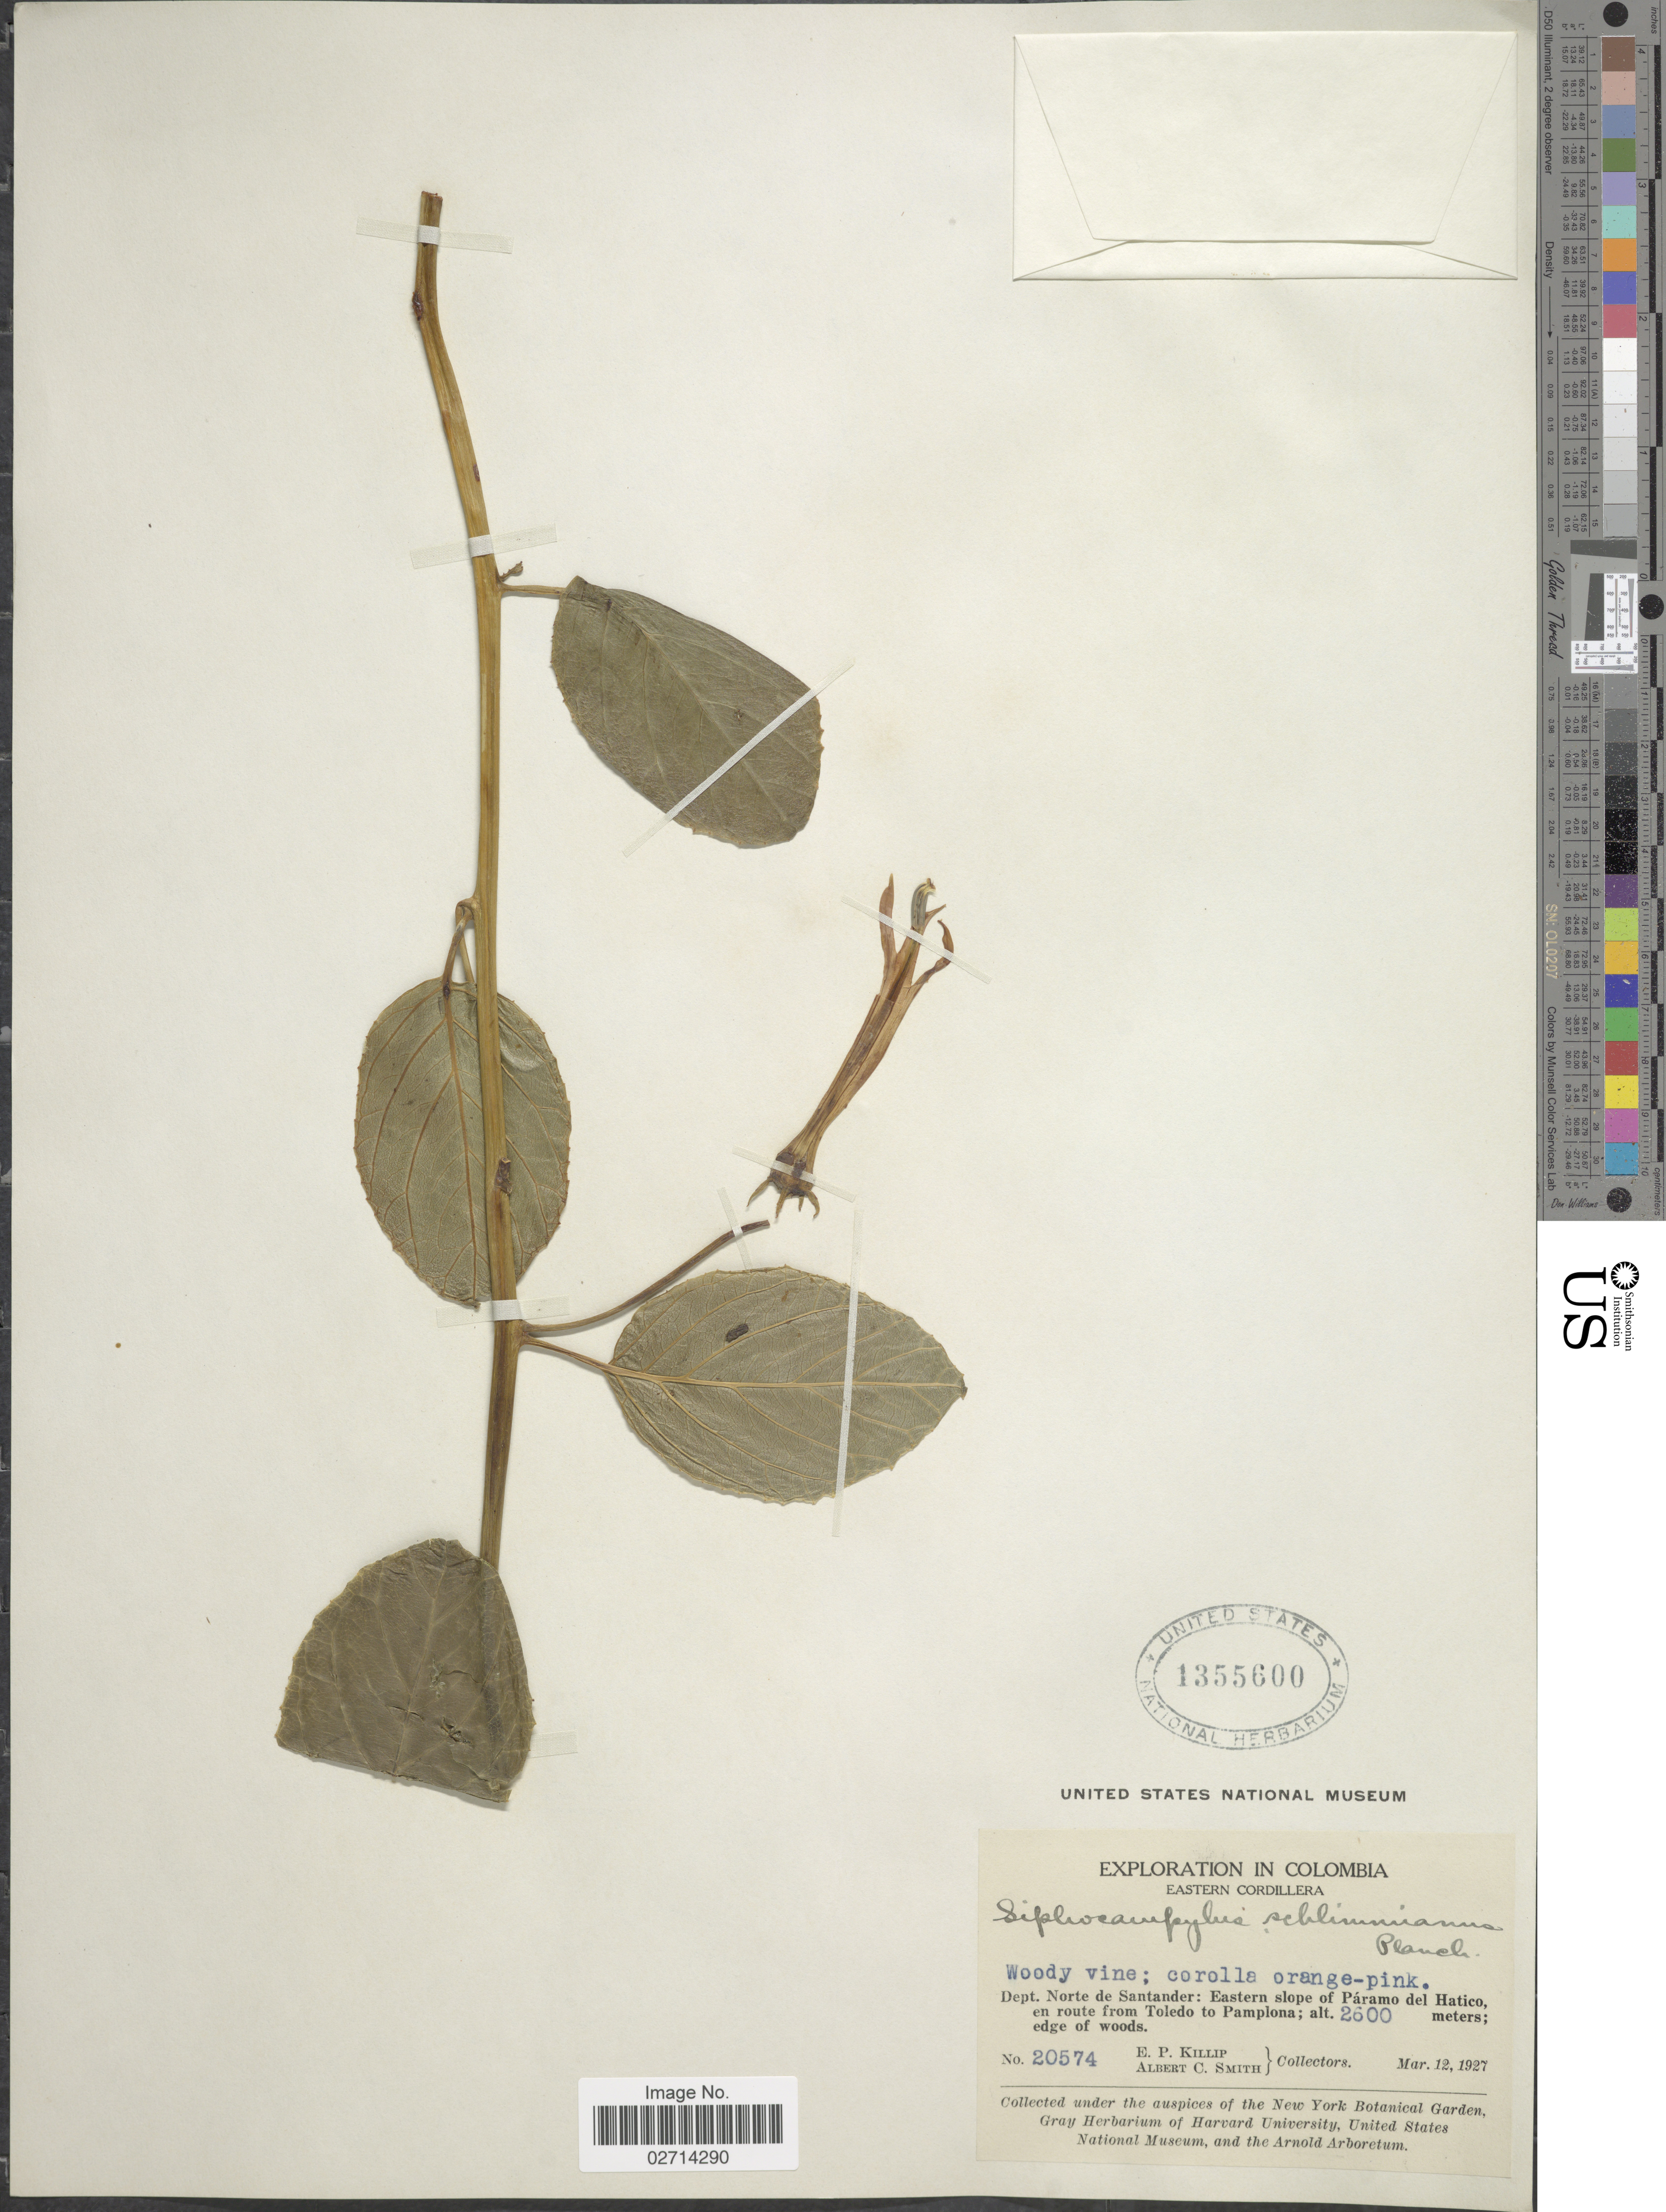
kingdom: Plantae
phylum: Tracheophyta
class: Magnoliopsida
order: Asterales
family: Campanulaceae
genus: Siphocampylus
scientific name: Siphocampylus schlimianus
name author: Planch.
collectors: E. P. Killip & A. C. Smith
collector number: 20574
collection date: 1927-03-12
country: Colombia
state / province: Norte de Santander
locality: Eastern slope of Paramo del Hatico, en route from Toledo to Pamplona, edge of woods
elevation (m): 2600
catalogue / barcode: US 1355600